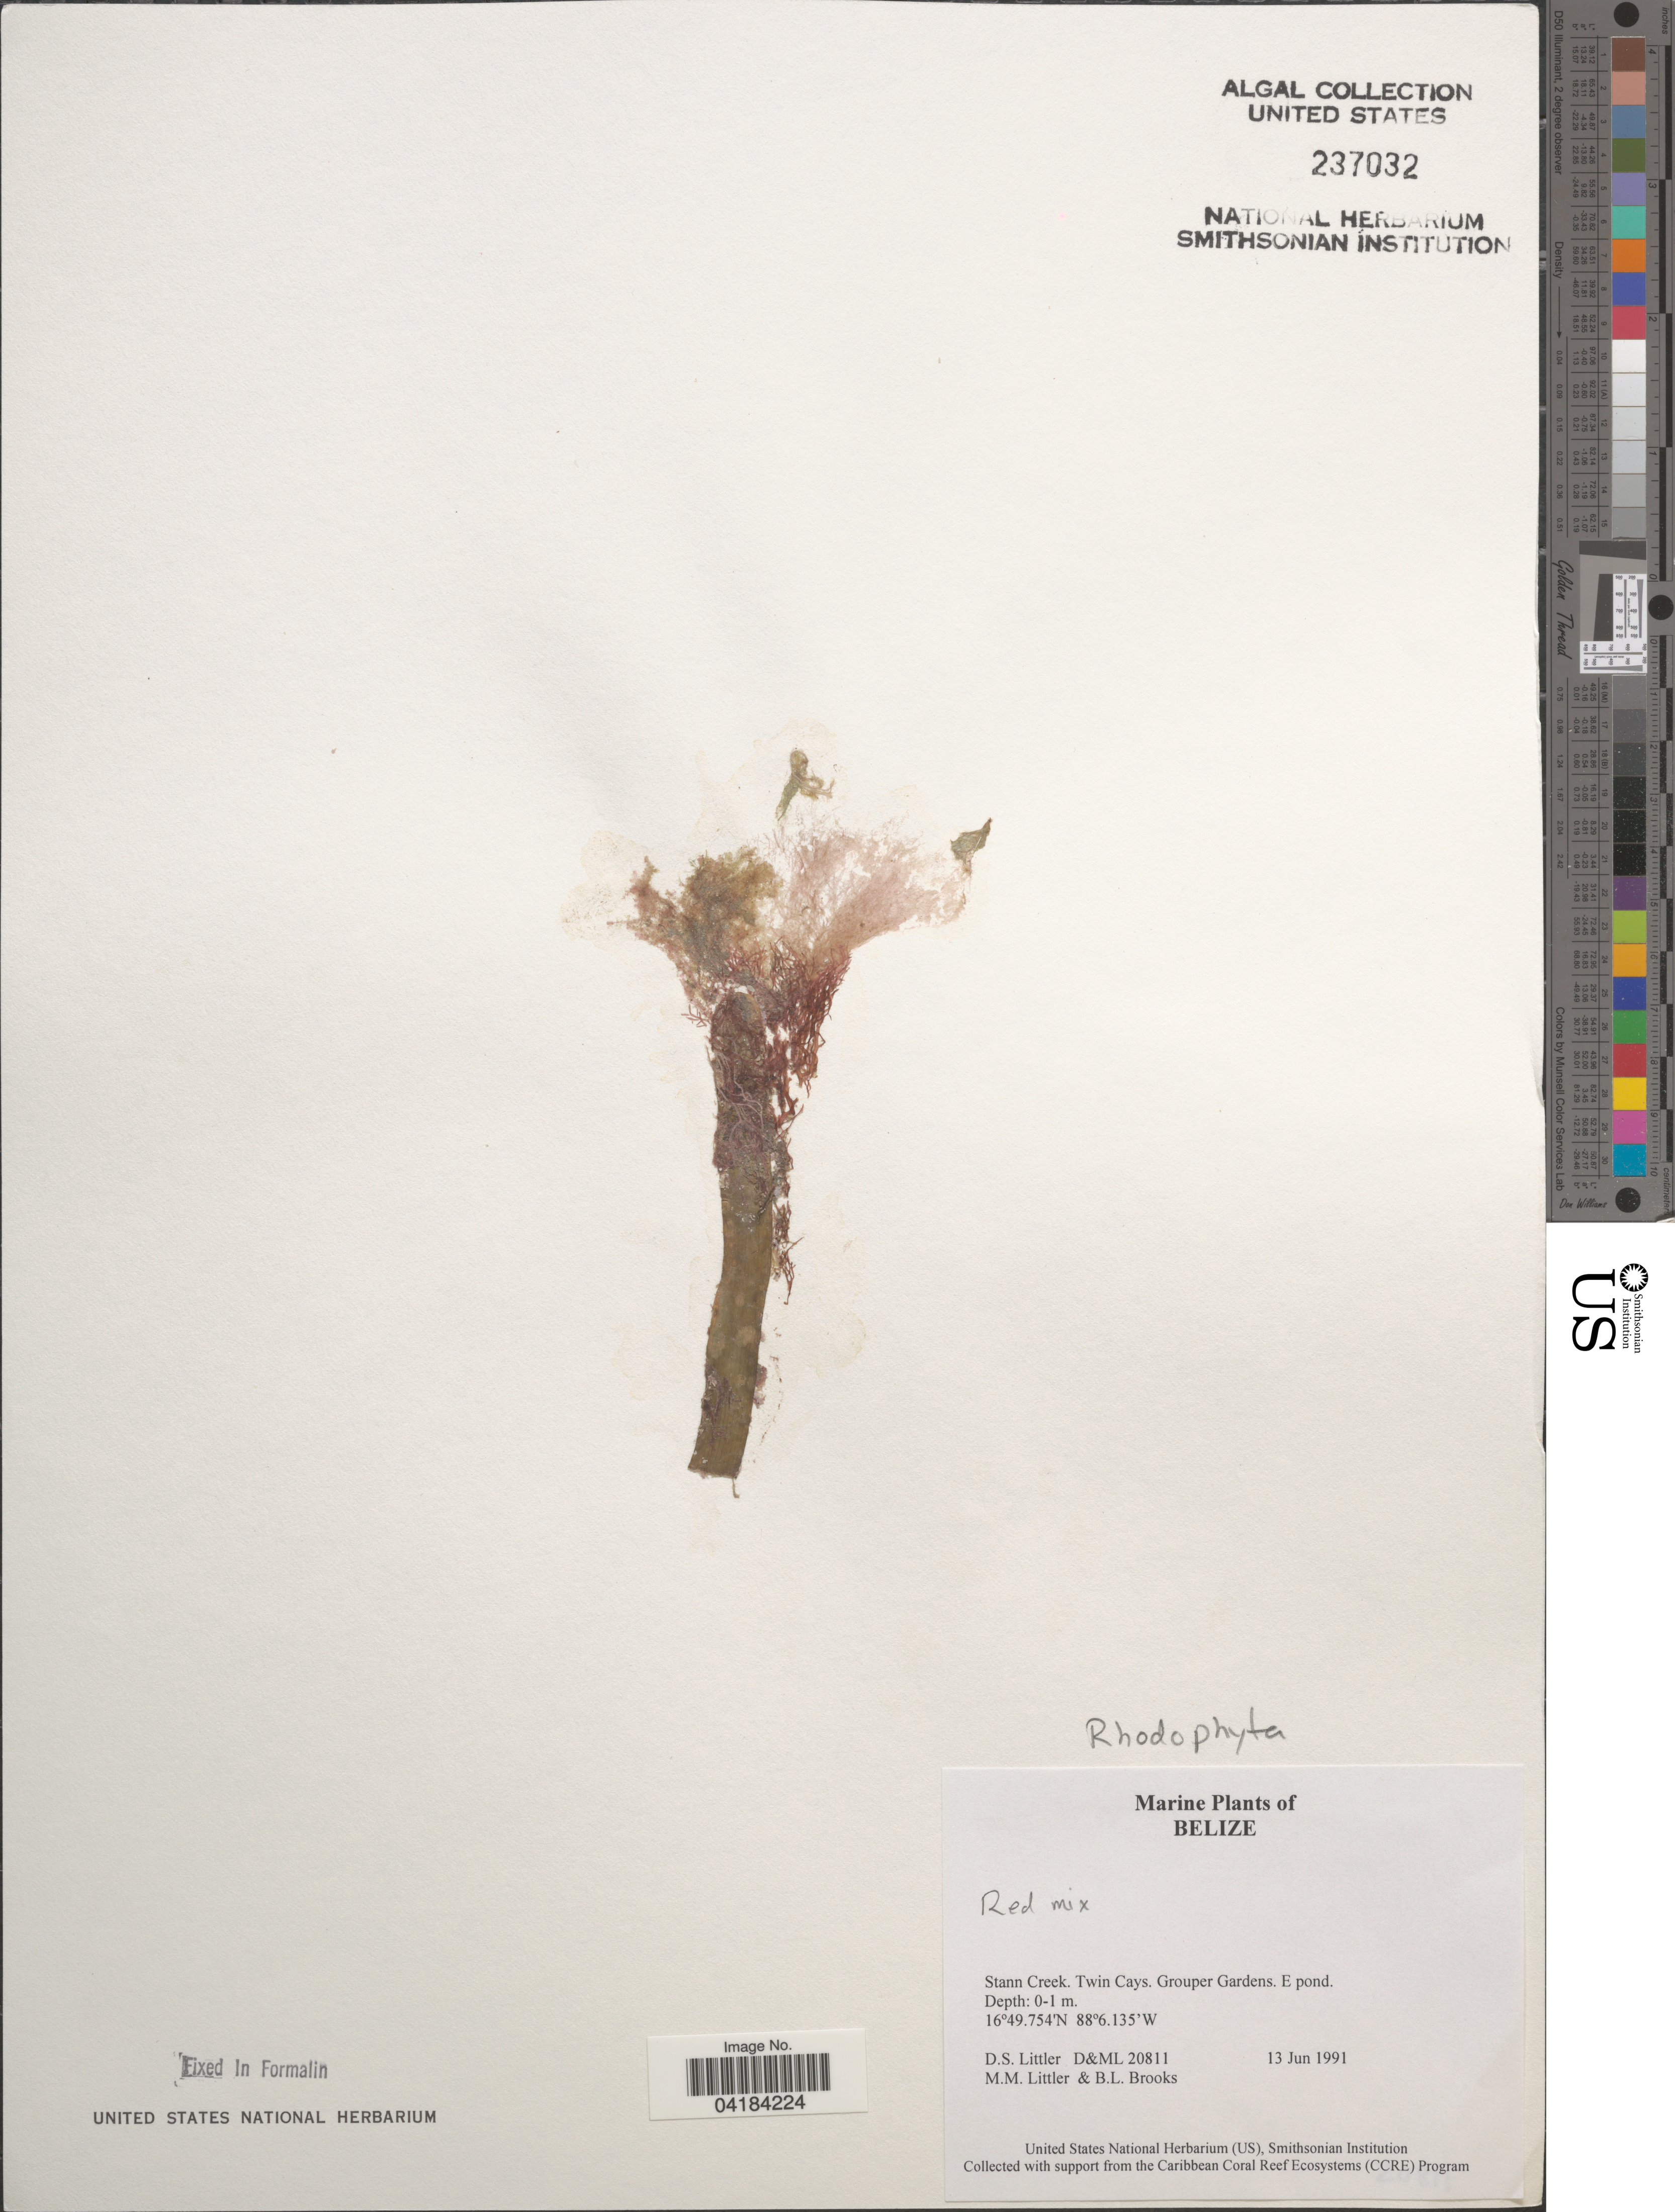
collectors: D. S. Littler & B. Brooks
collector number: D&ML20811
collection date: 1991-06-13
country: Belize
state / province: Stann Creek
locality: Twin Cays. Grouper Gardens. E pond.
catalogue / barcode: US 237032